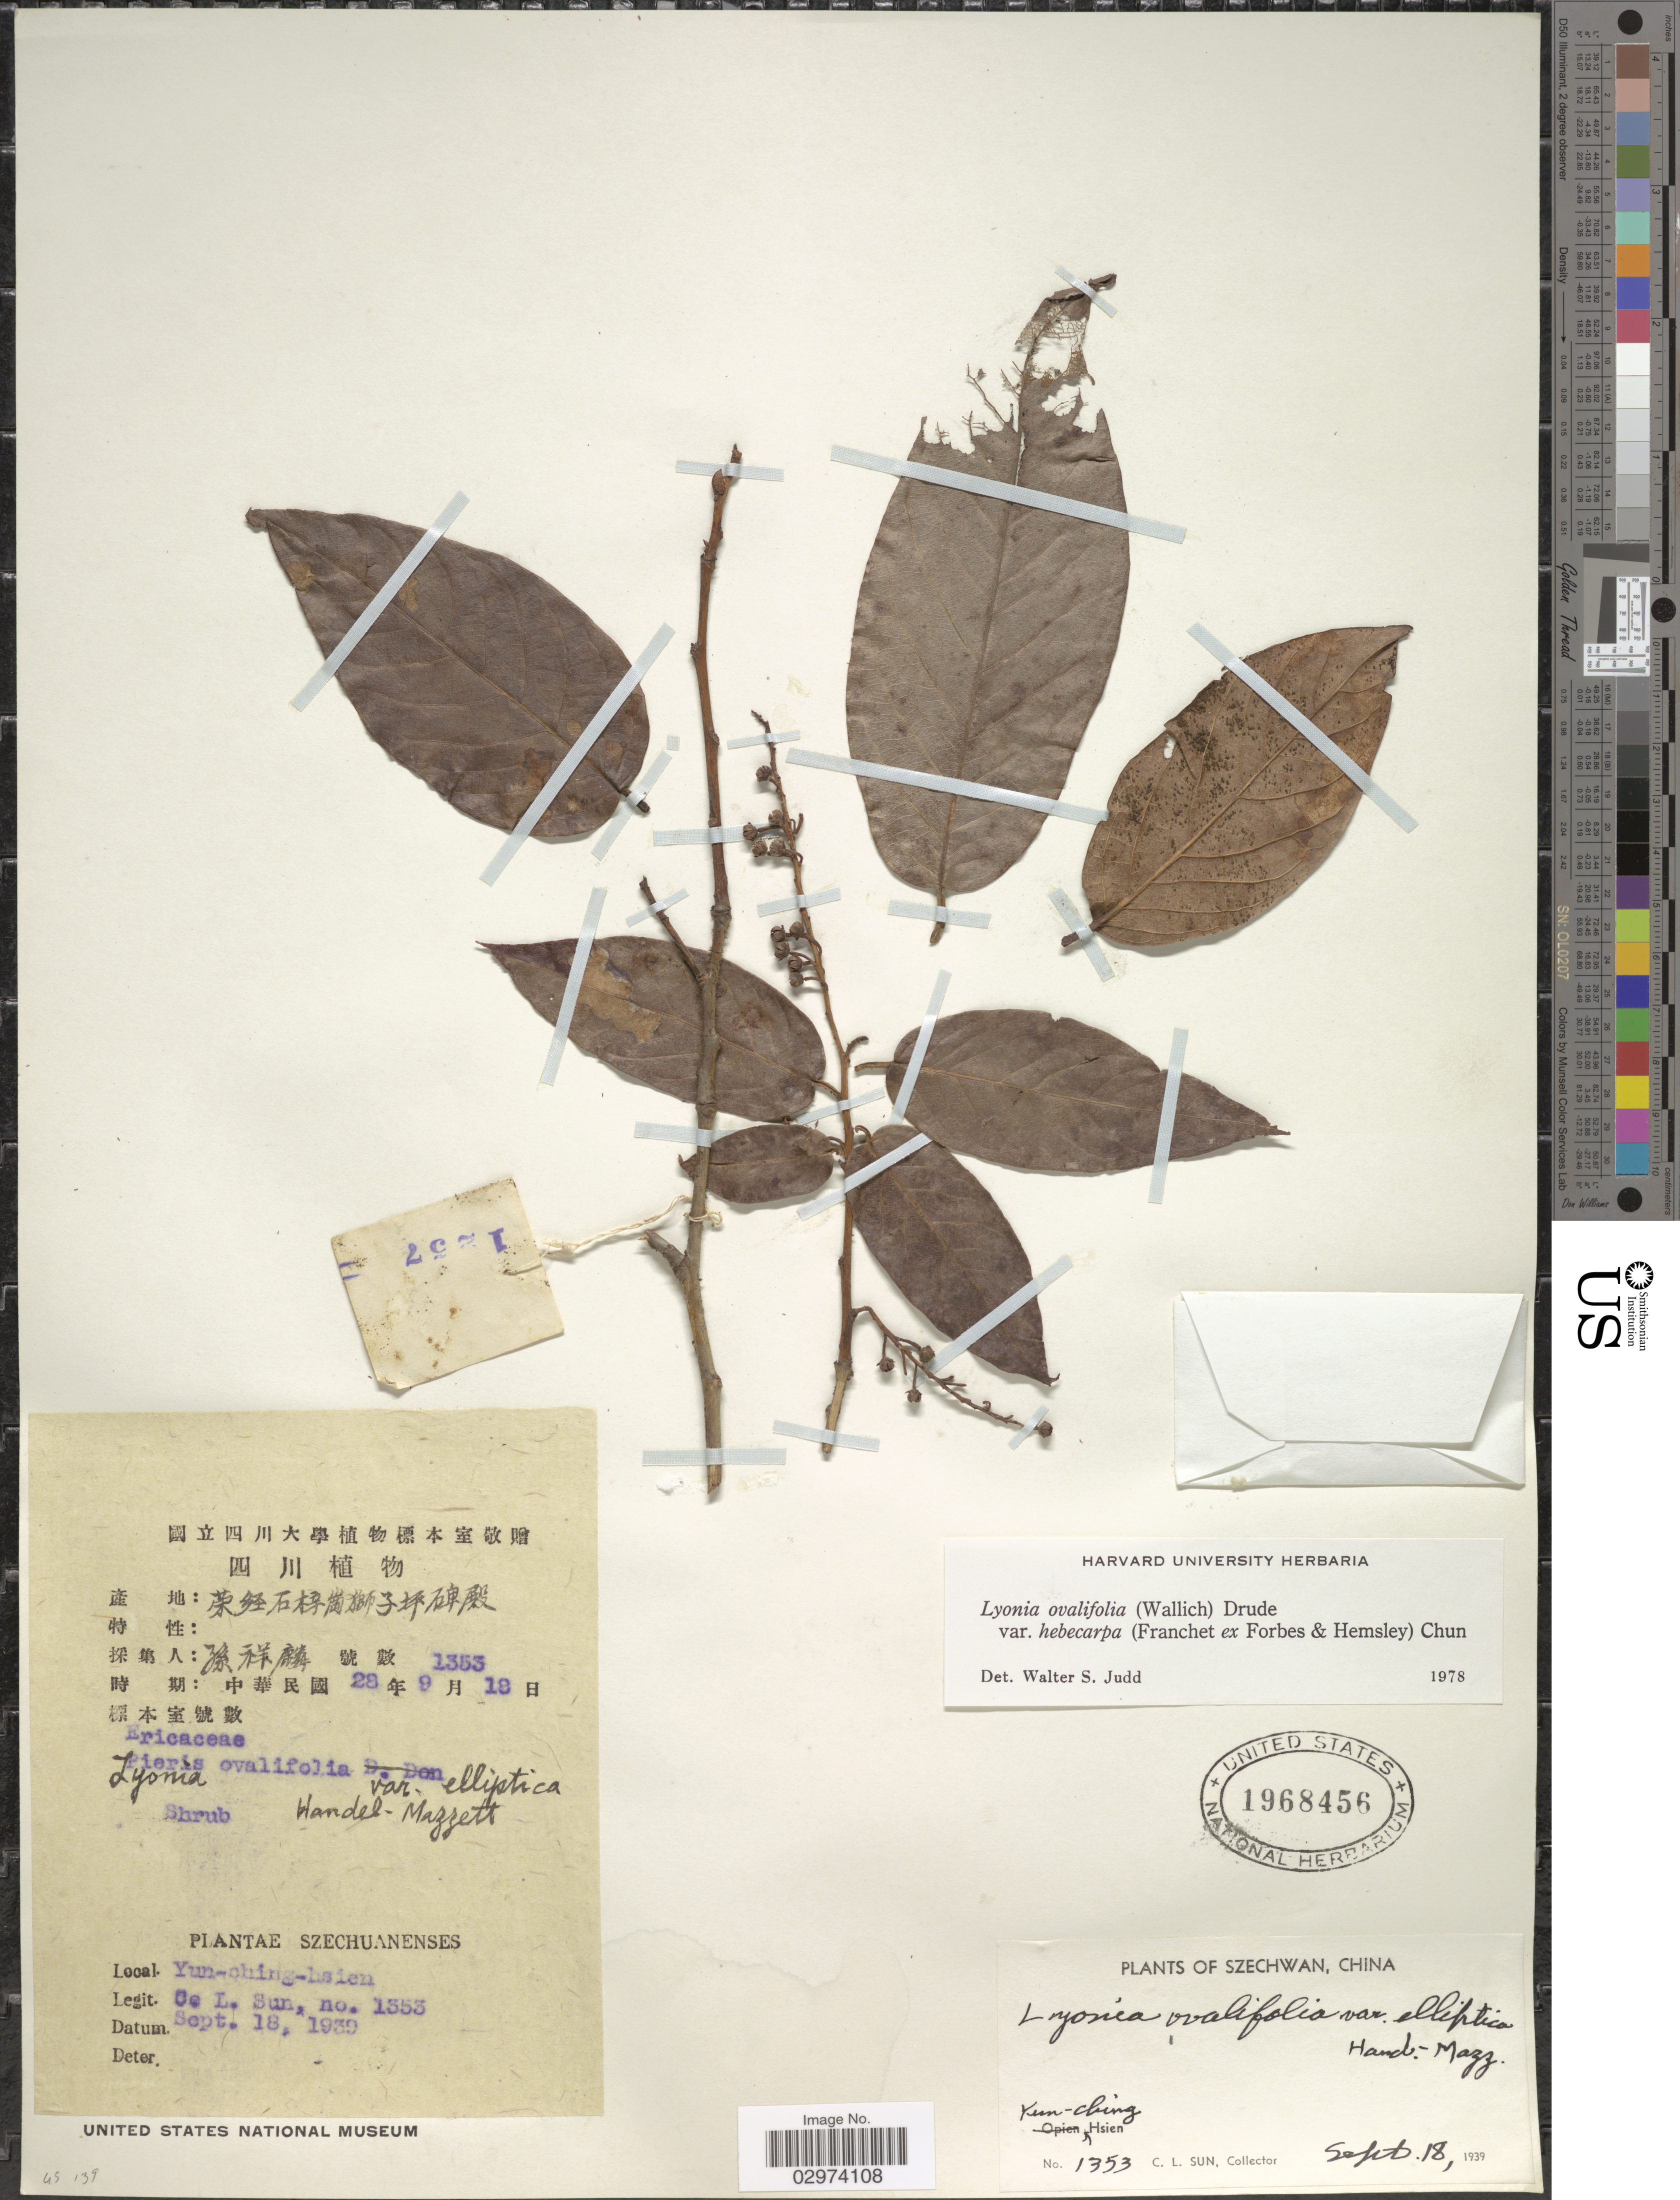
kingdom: Plantae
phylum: Tracheophyta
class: Magnoliopsida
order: Ericales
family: Ericaceae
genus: Lyonia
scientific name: Lyonia ovalifolia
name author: (Wall.) Drude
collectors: C. Sun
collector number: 1353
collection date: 1939-09-18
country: China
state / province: Sichuan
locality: Szechwan. Yun-ching, Hsien.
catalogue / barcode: US 1968456